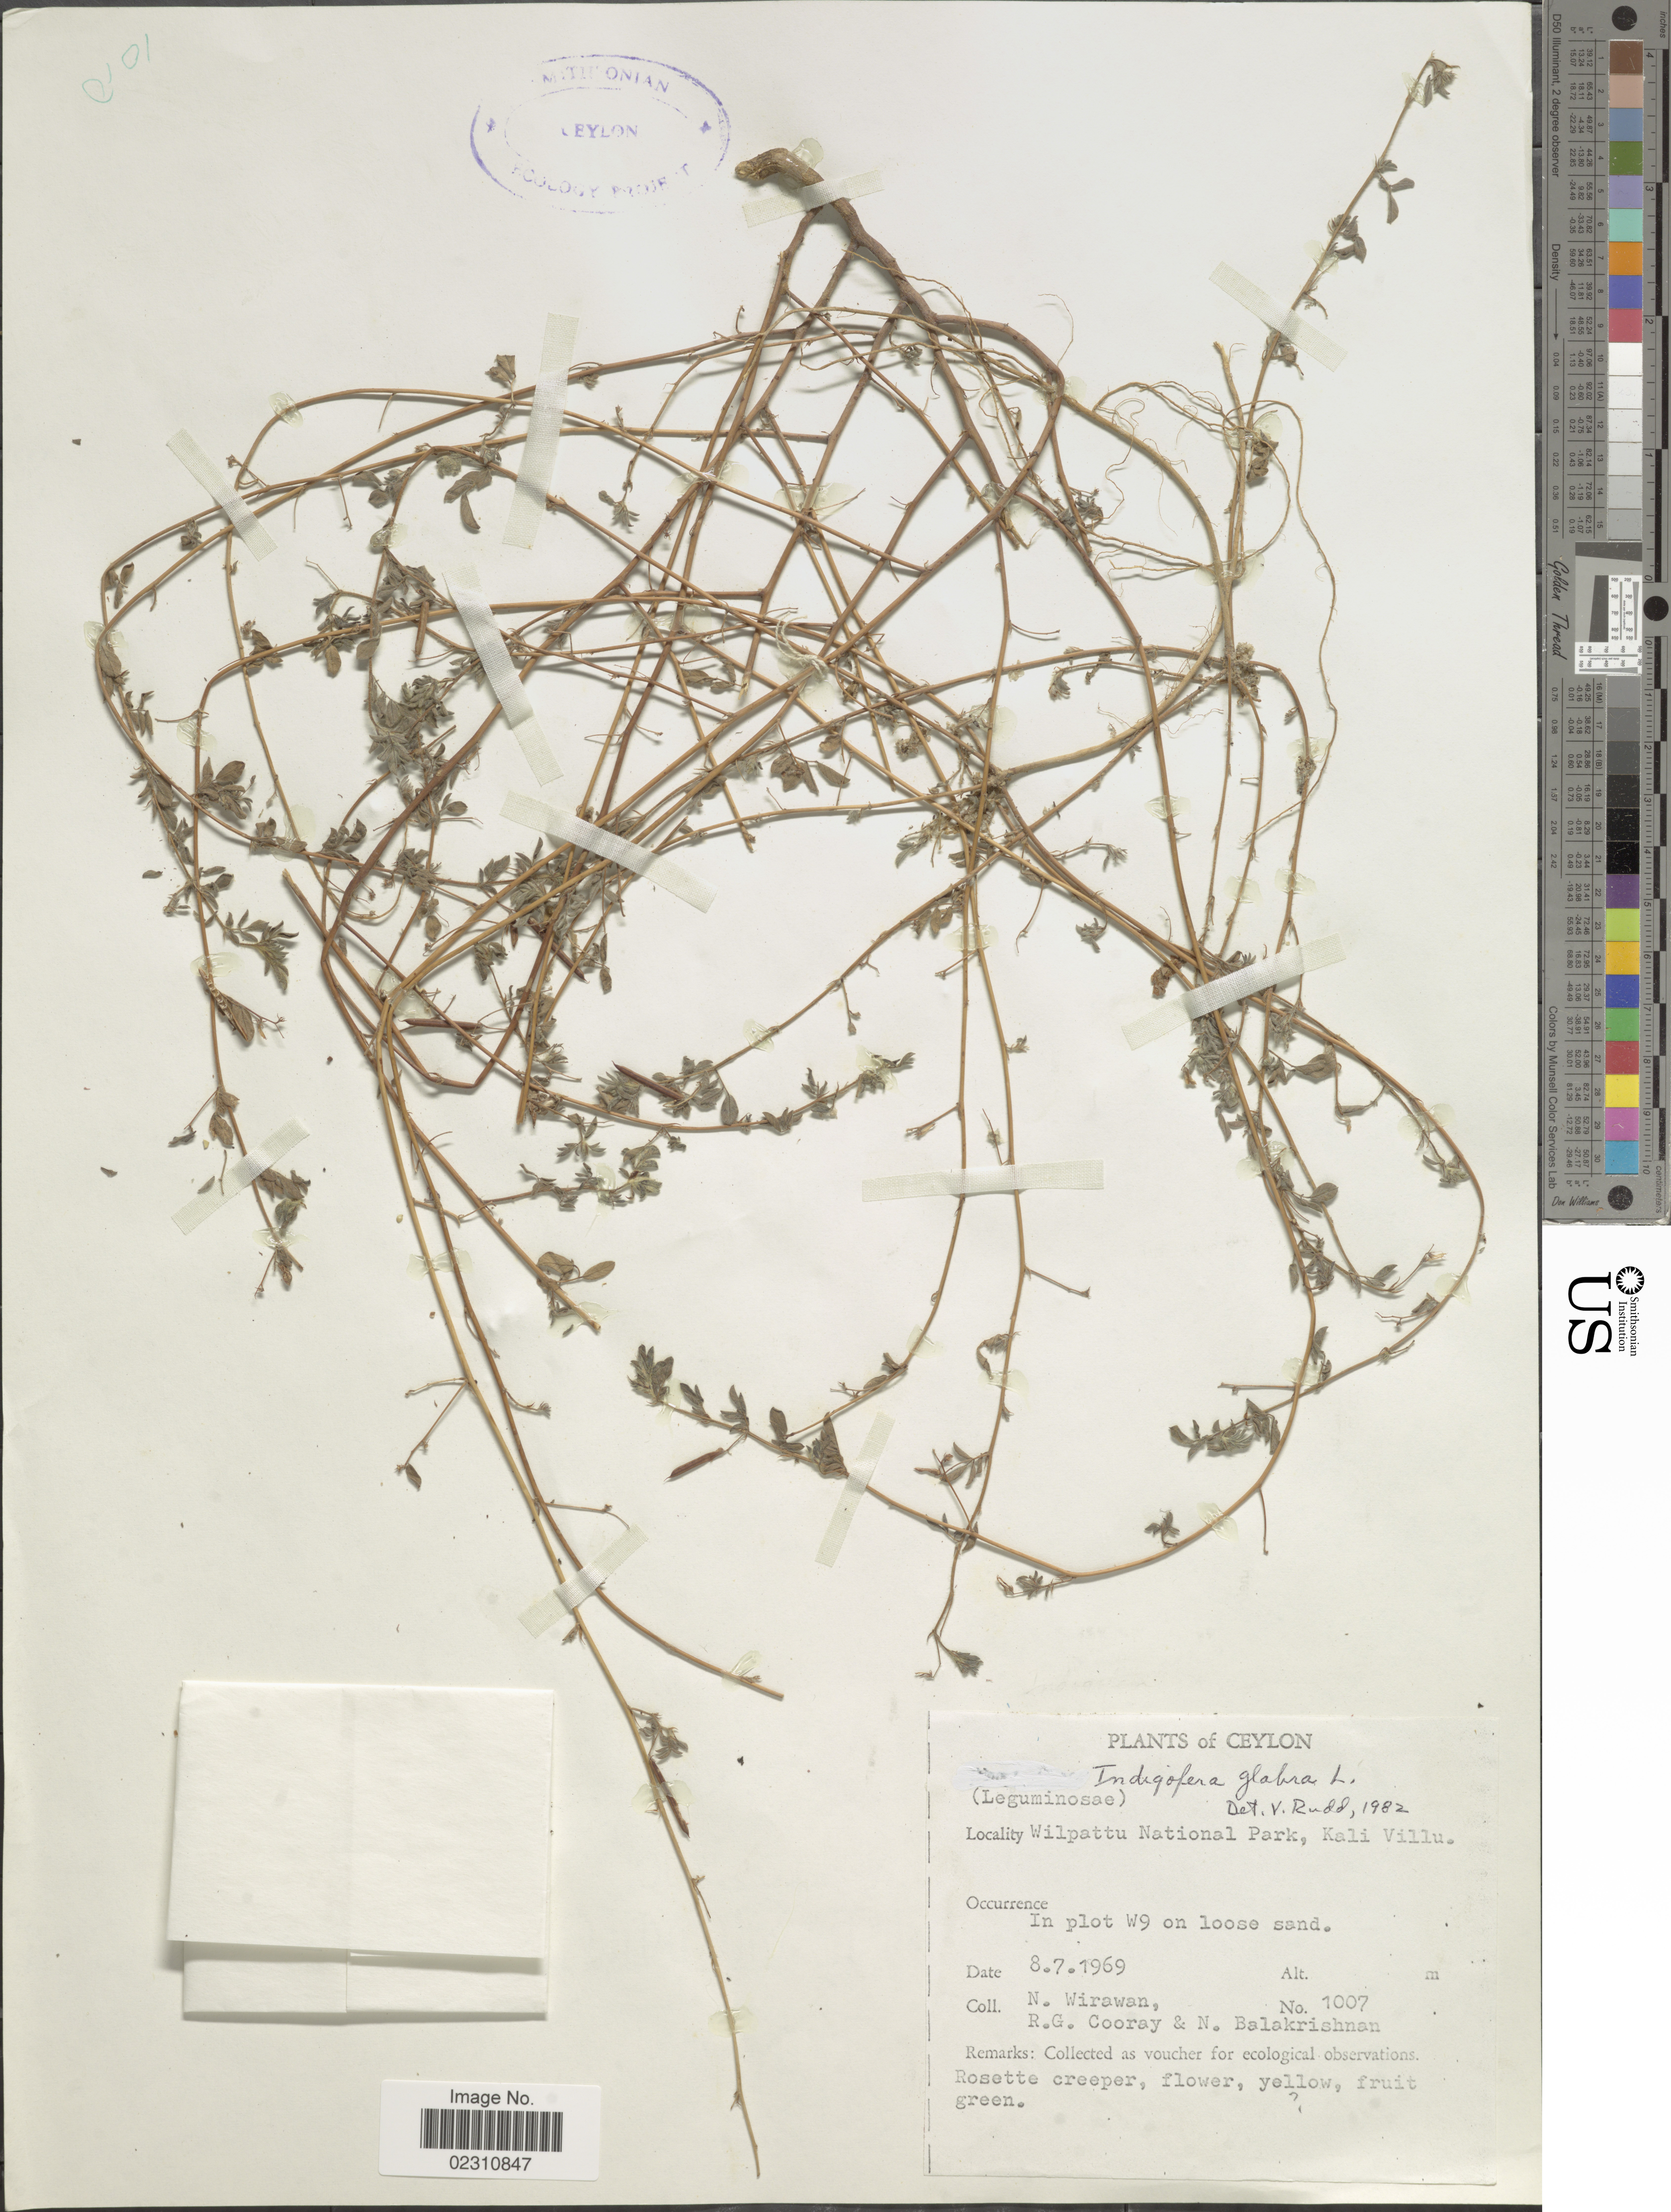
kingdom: Plantae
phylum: Tracheophyta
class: Magnoliopsida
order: Fabales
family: Fabaceae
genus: Indigofera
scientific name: Indigofera glabra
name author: S.S. Chien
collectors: N. Wirawan, R. Cooray & N. Balakrishnan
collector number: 1007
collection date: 1969-07-08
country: Sri Lanka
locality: Ceylon, Wilpattu National Park, Kali Villu, In plot W9 on loose sand.